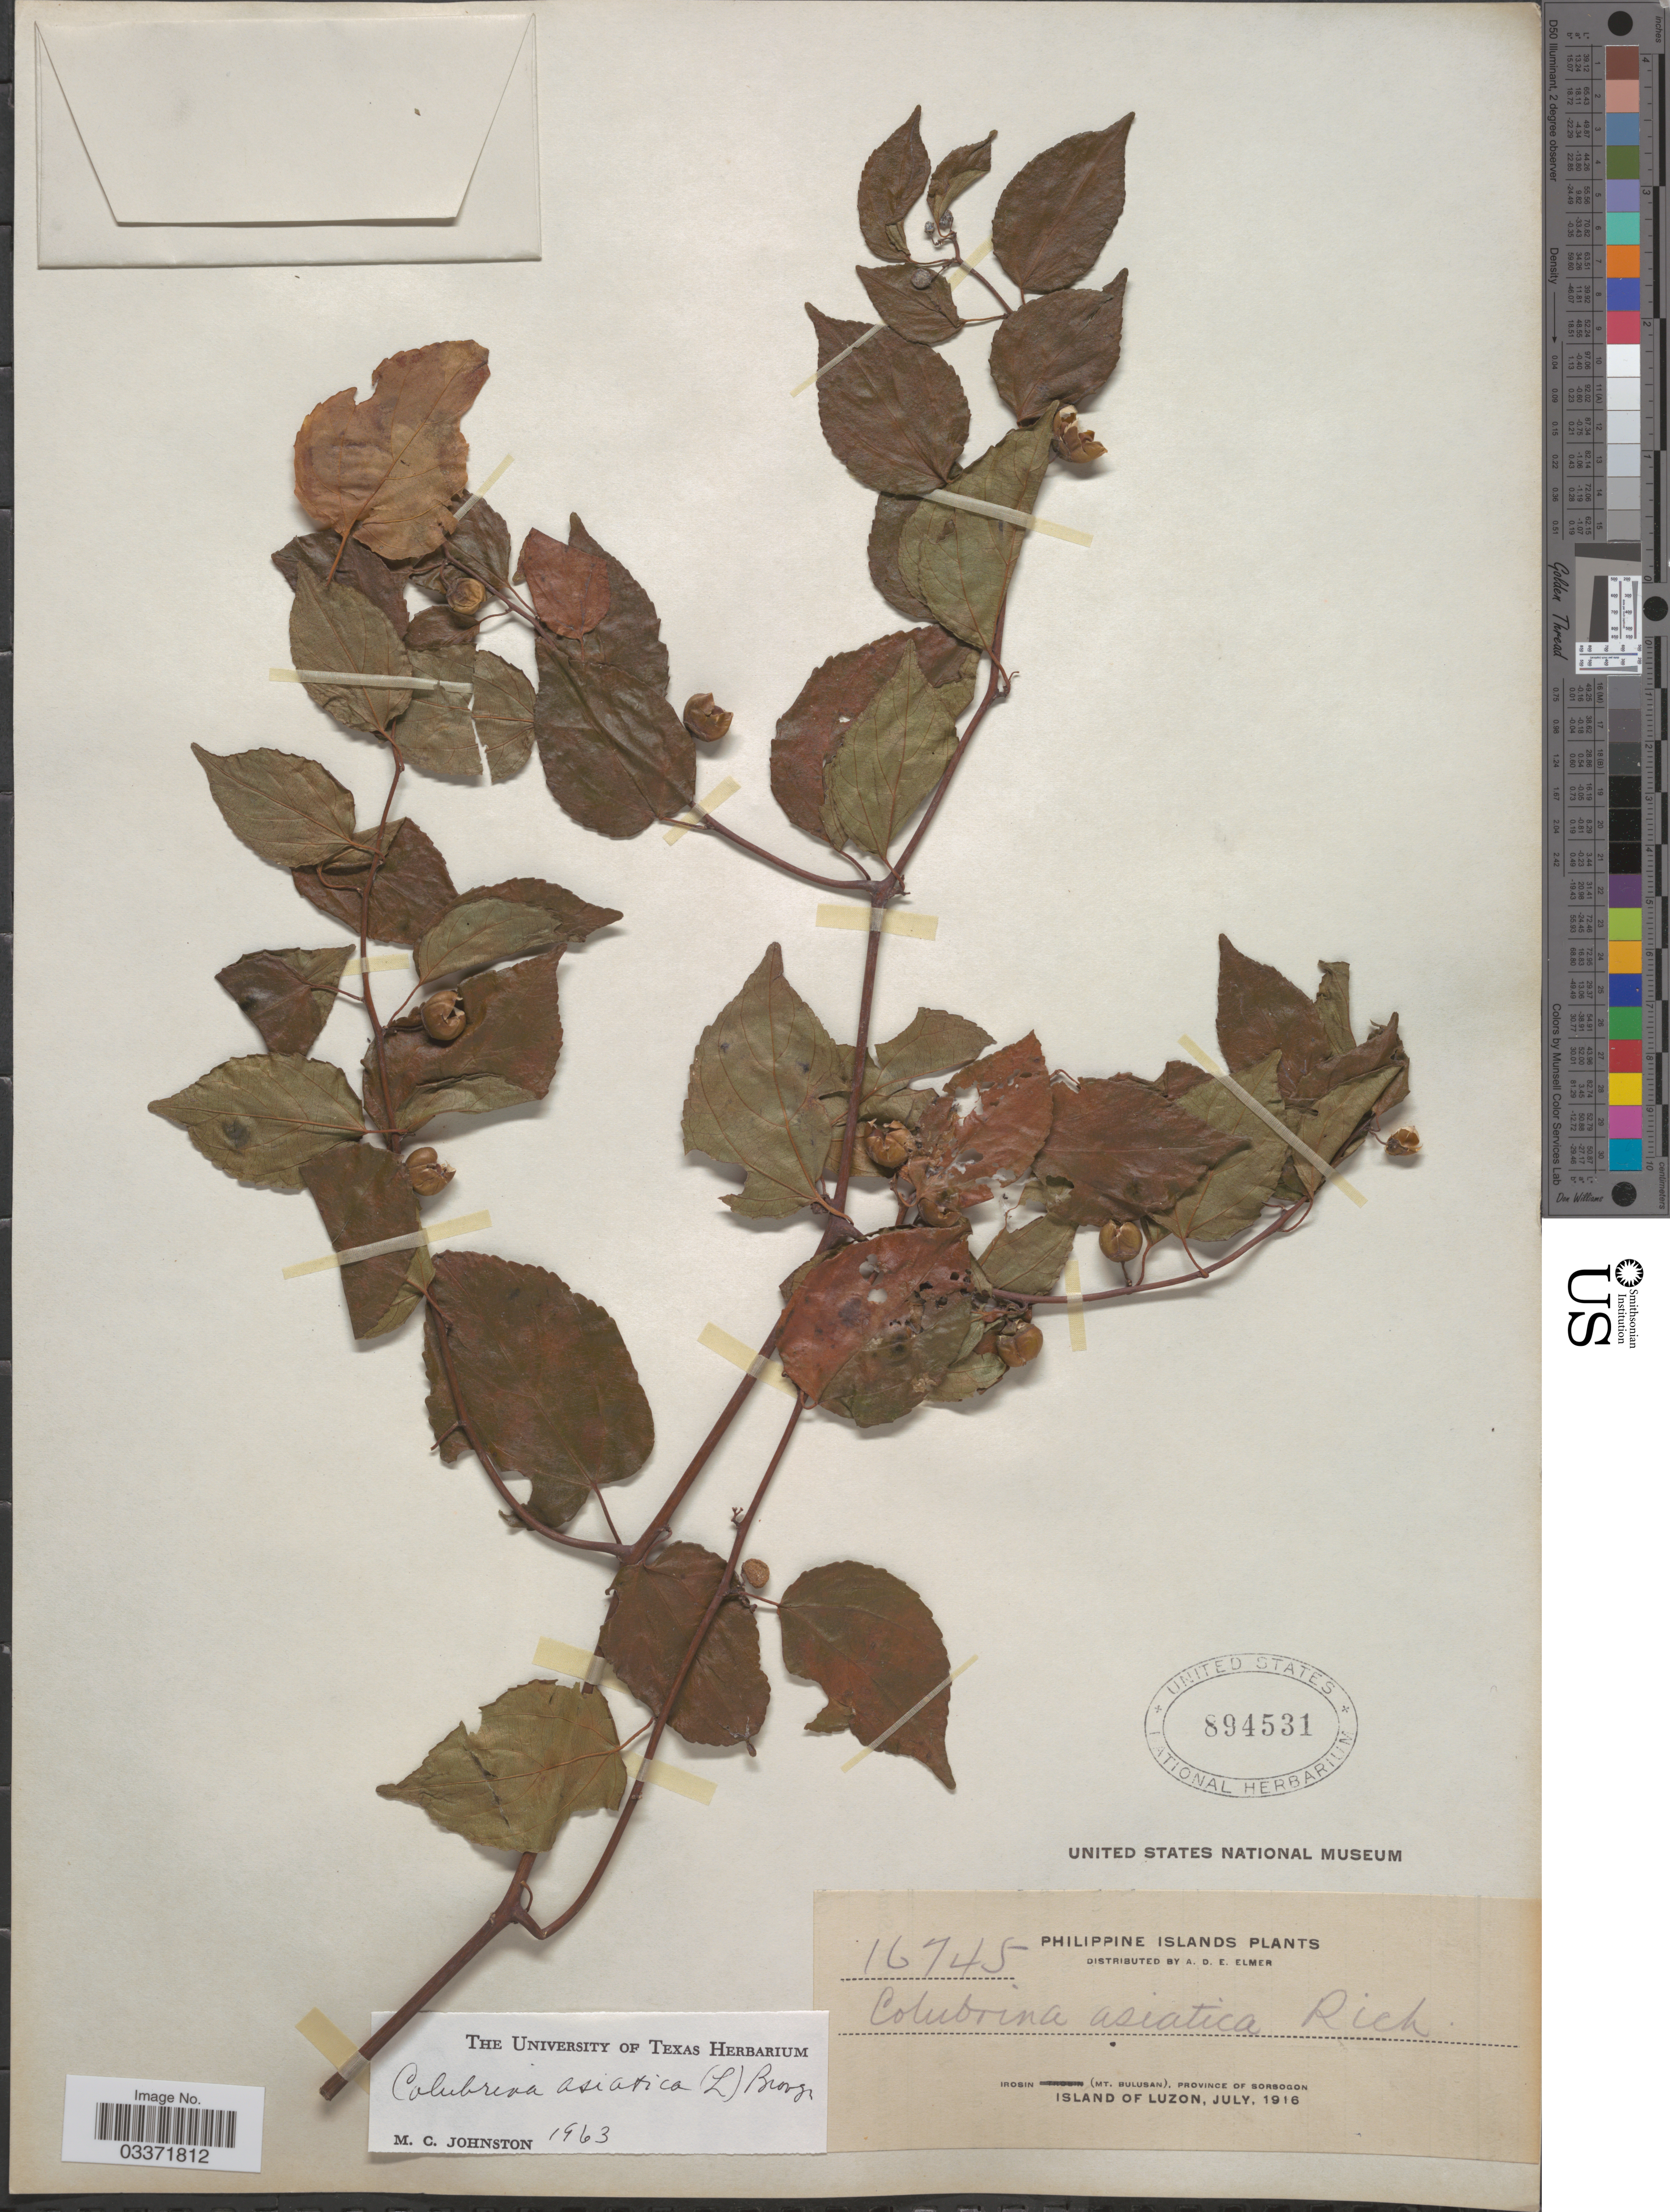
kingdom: Plantae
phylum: Tracheophyta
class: Magnoliopsida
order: Rosales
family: Rhamnaceae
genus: Colubrina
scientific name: Colubrina asiatica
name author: (L.) Brongn.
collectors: A. D. E. Elmer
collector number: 16745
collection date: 1916-07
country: Philippines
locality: Irosin (Mt. Bulusan), Province of Sorsogon, Island of Luzon.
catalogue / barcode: US 894531